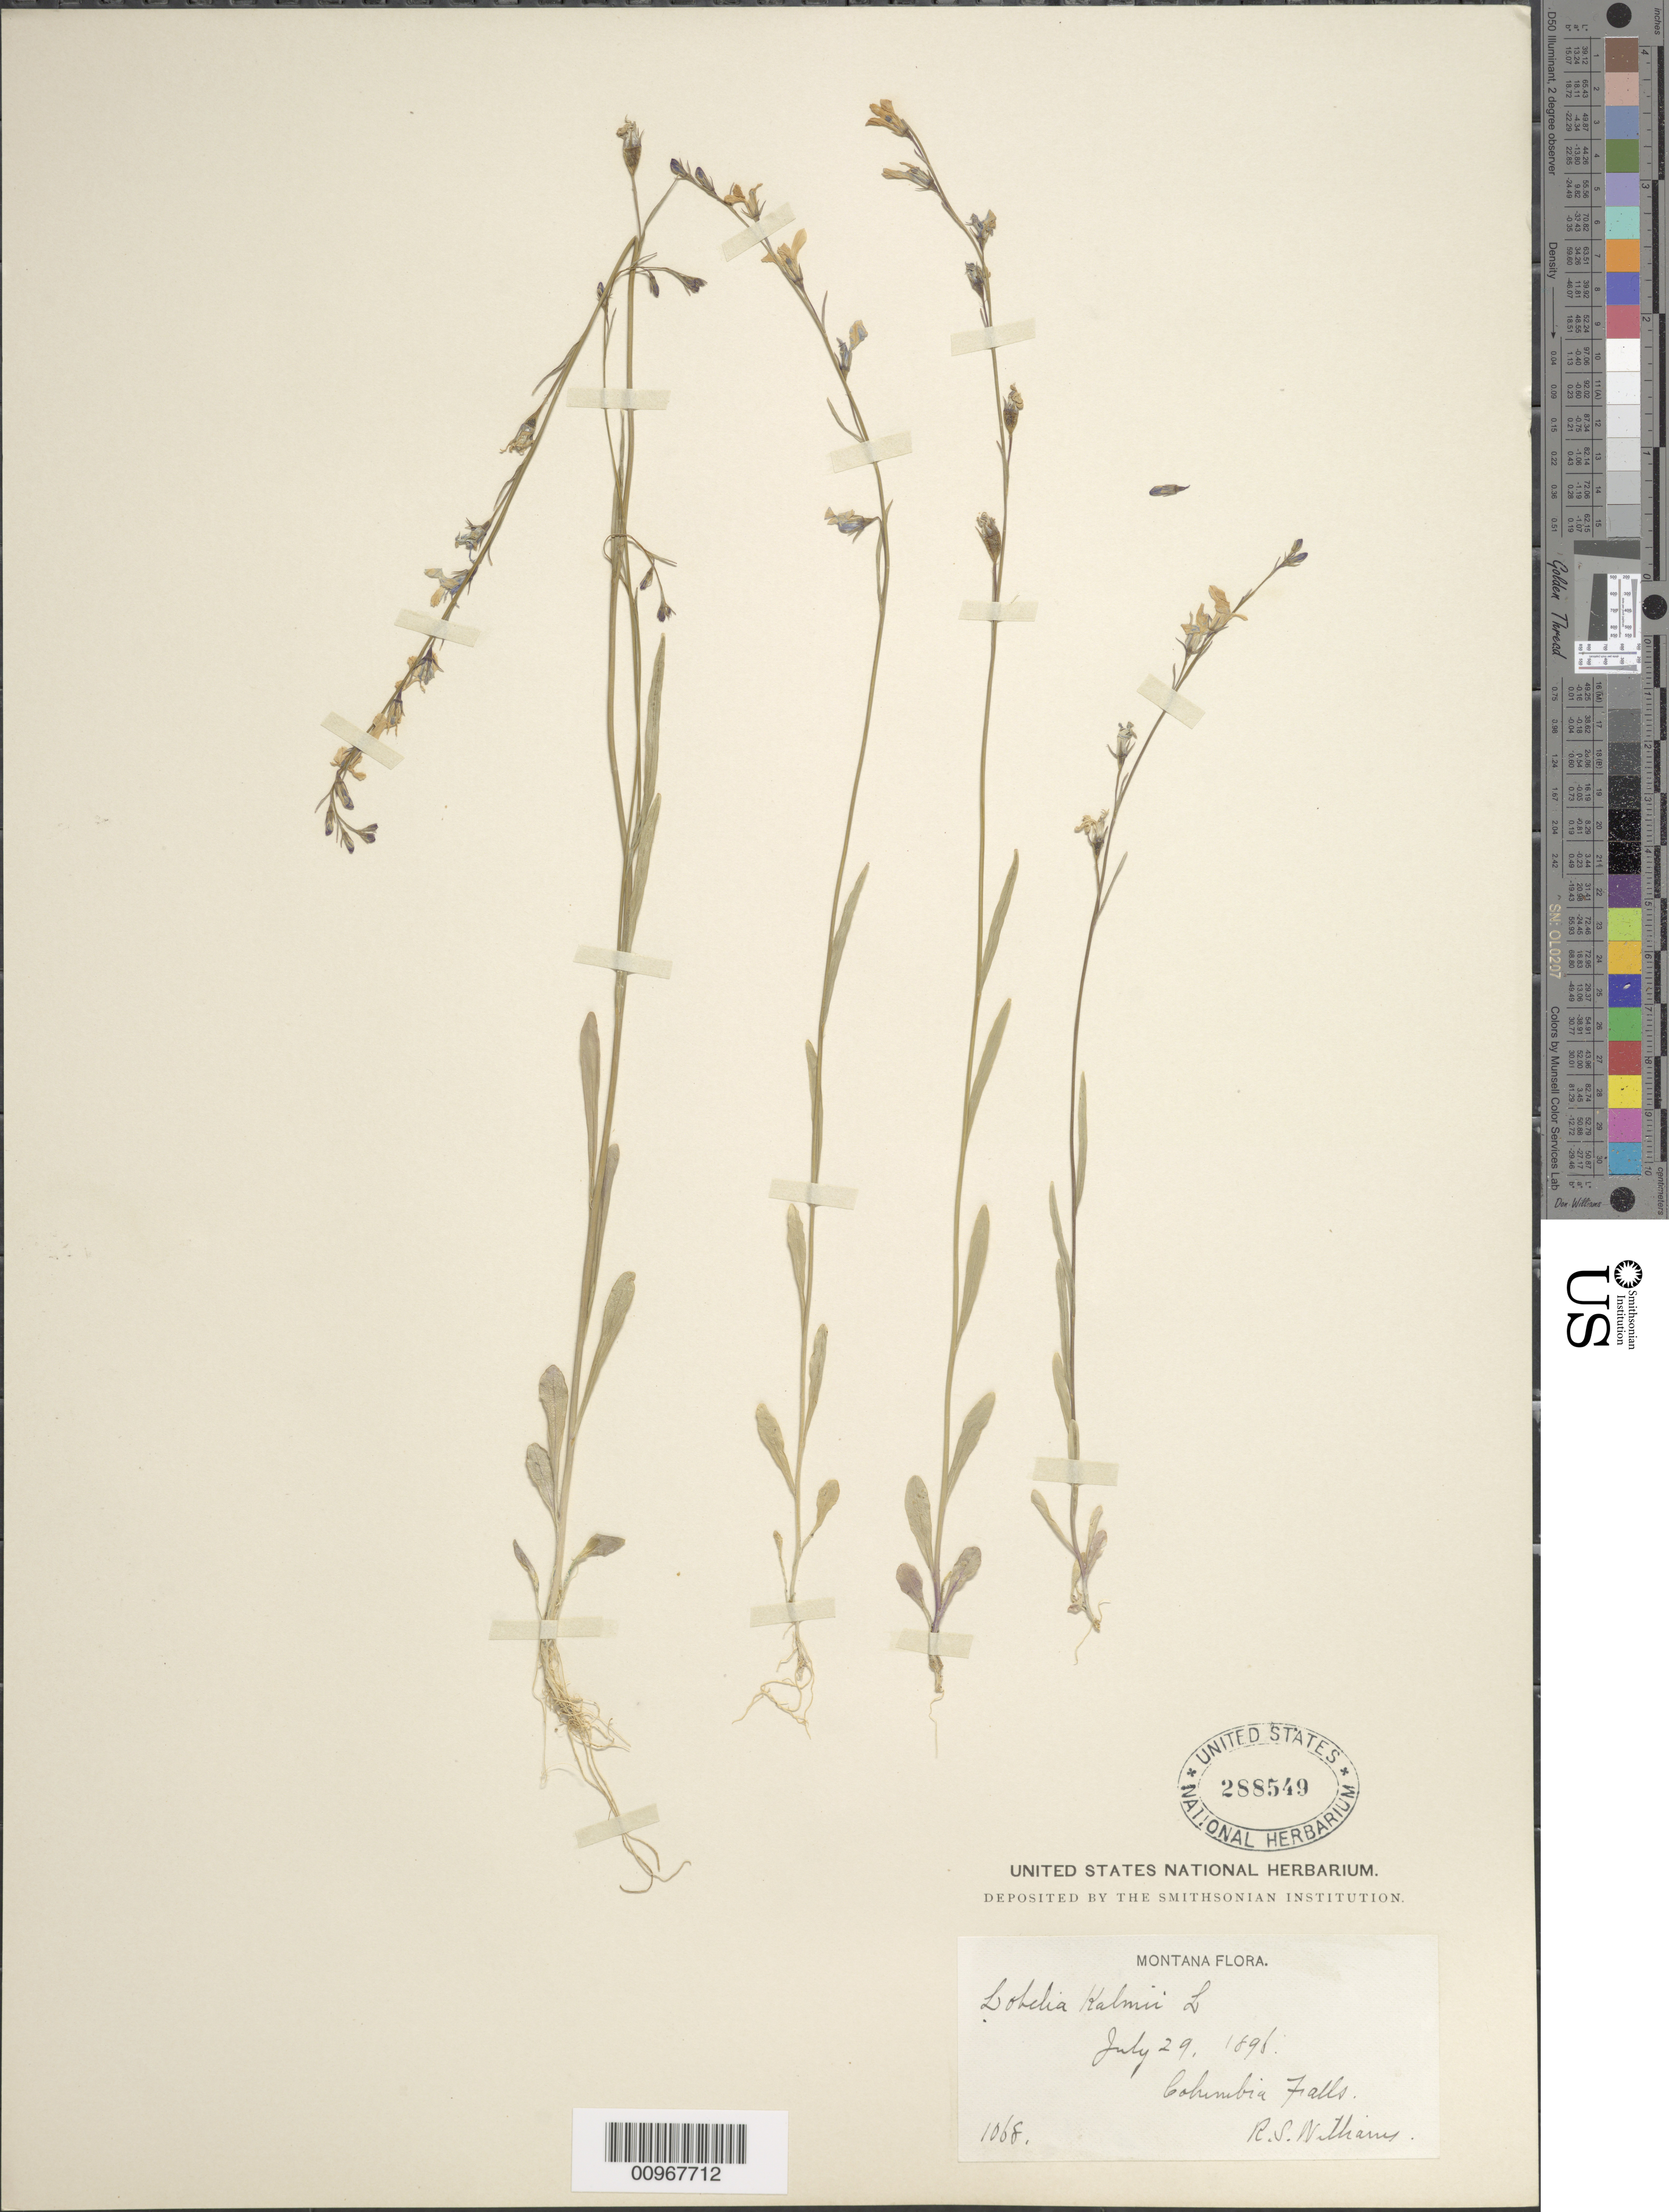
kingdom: Plantae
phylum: Tracheophyta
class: Magnoliopsida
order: Asterales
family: Campanulaceae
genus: Lobelia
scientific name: Lobelia kalmii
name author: L.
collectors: R. S. Williams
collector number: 1068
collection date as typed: July 29, 1896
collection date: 1896-07-29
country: United States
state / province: Montana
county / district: Flathead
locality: Columbia Falls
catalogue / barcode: US 288549